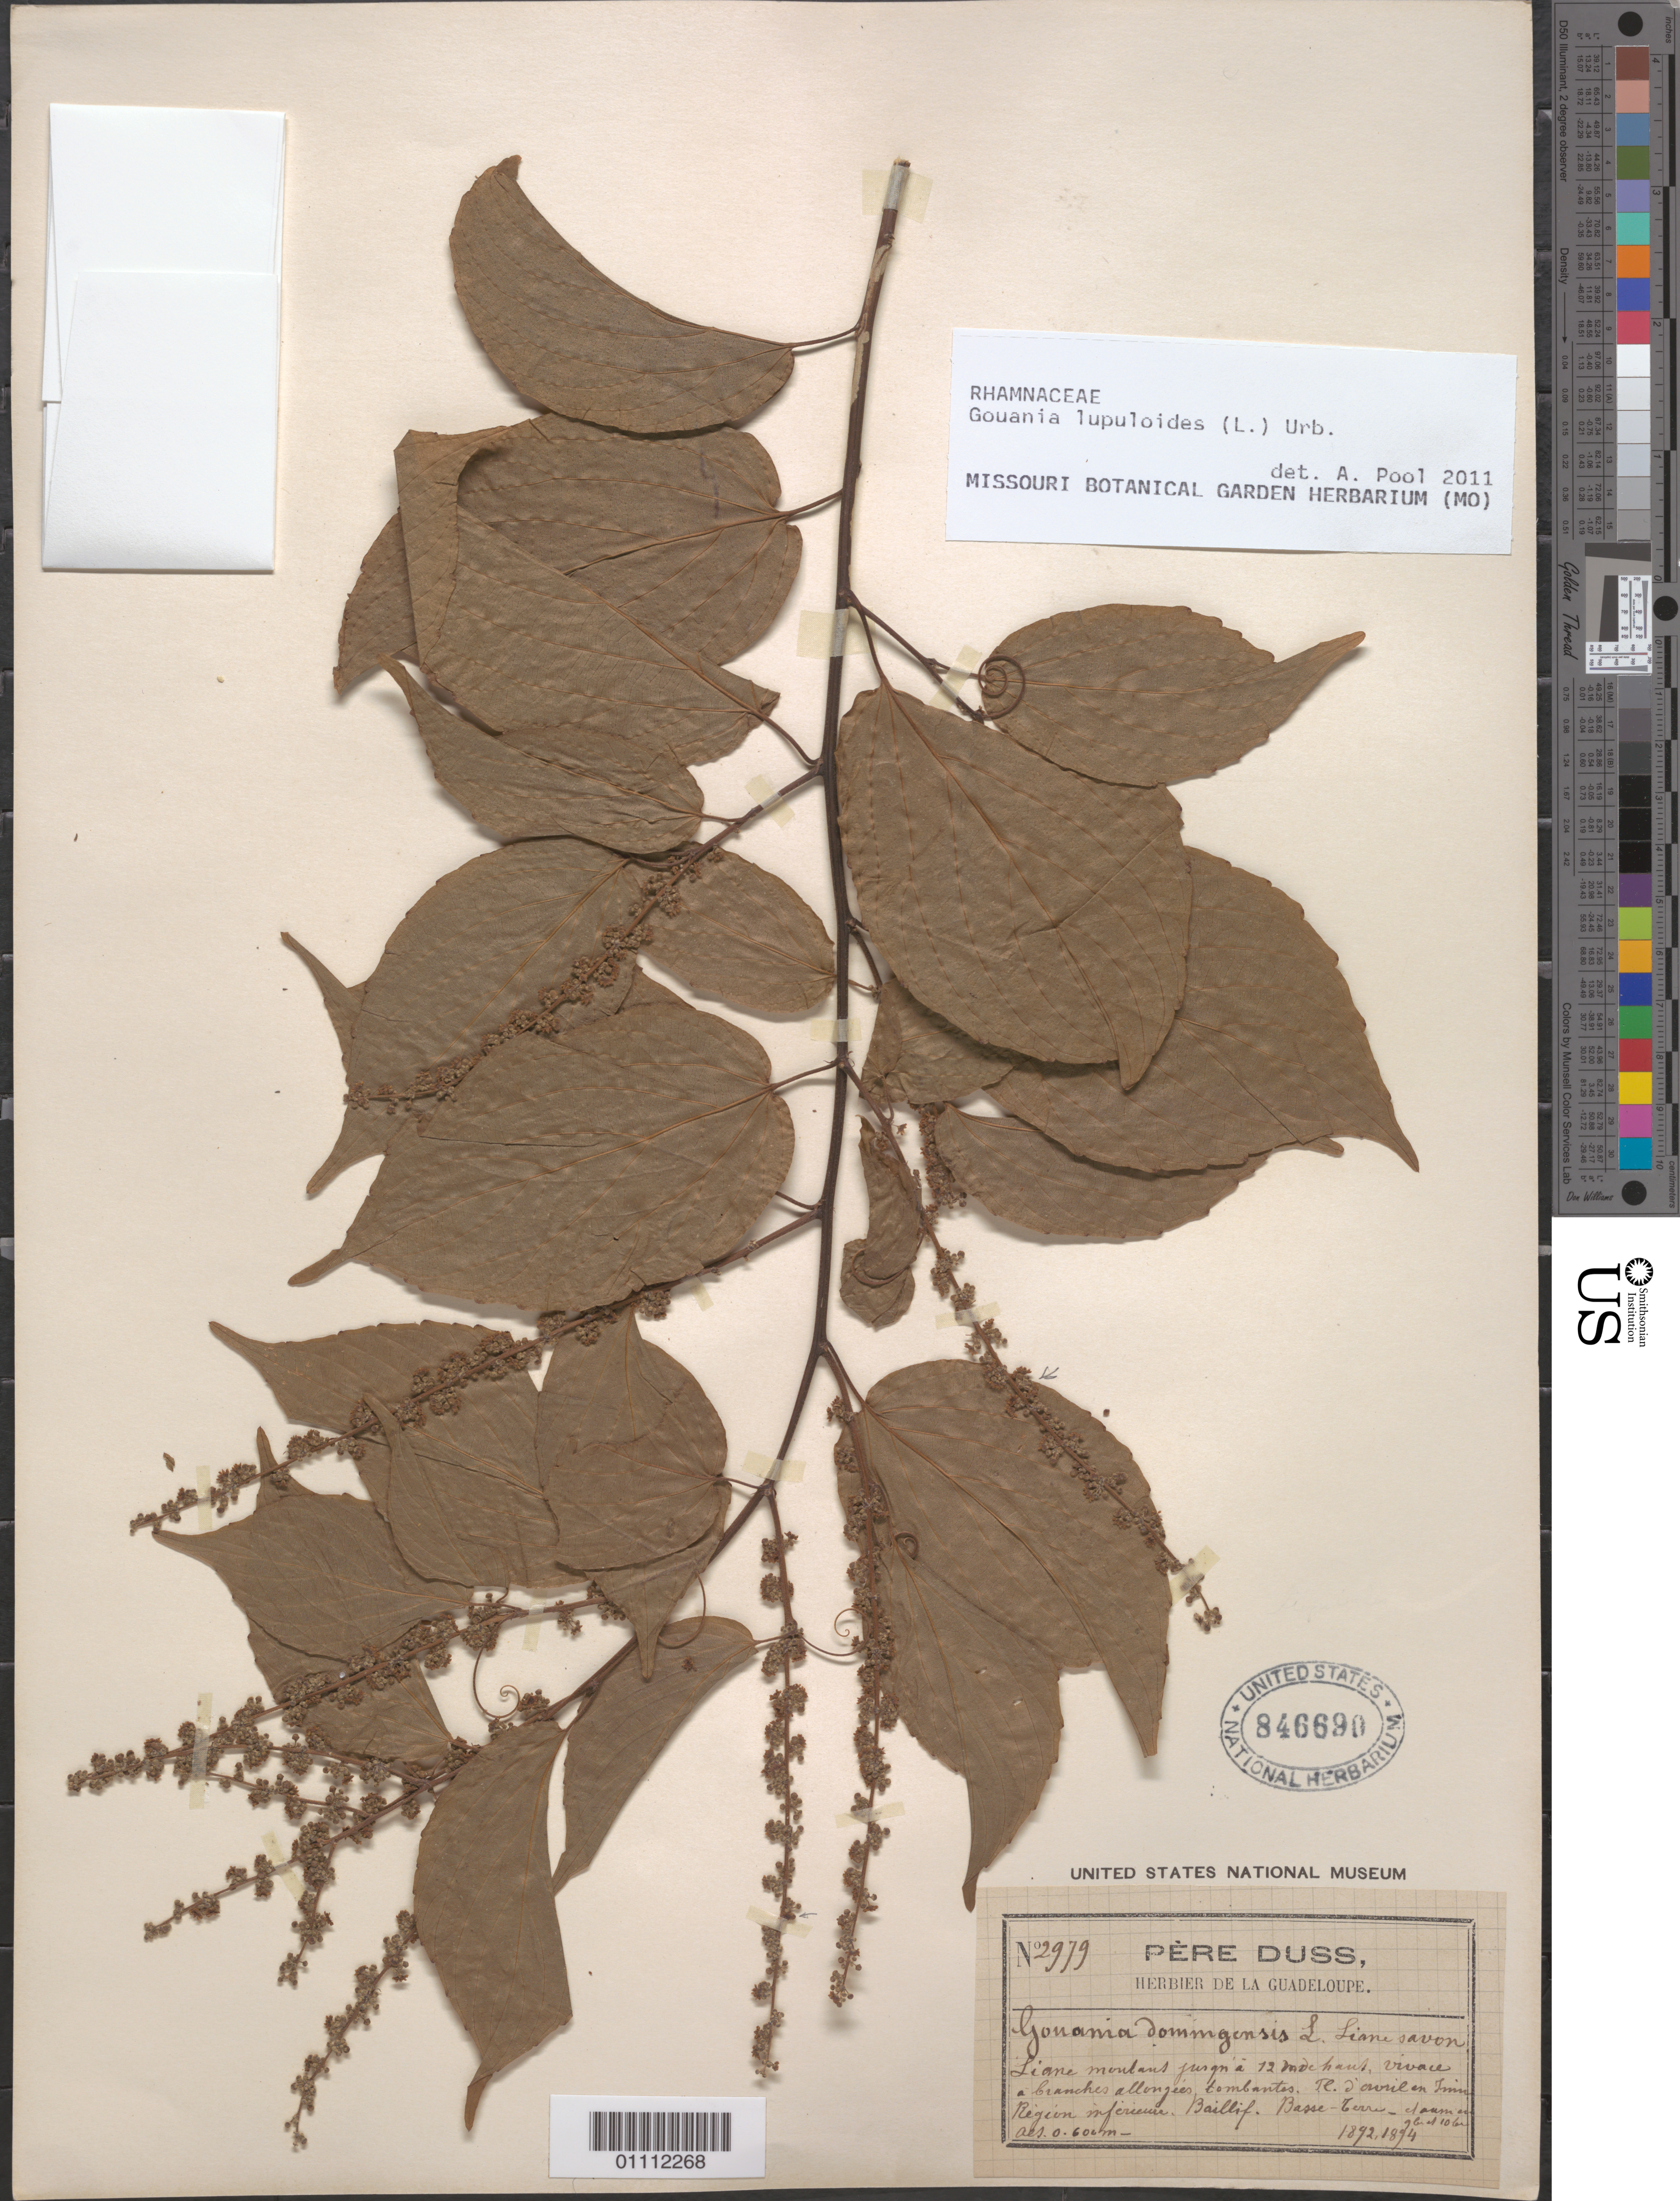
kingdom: Plantae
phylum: Tracheophyta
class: Magnoliopsida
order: Rosales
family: Rhamnaceae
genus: Gouania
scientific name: Gouania lupuloides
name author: (L.) Urb.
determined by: Pool, A., (MO), Missouri Botanical Garden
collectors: Père Duss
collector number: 2979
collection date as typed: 1892 and -- --- 1894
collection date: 1892,1894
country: Guadeloupe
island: Basse Terre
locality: Baillif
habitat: Region inferieure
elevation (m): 0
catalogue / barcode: US 846690